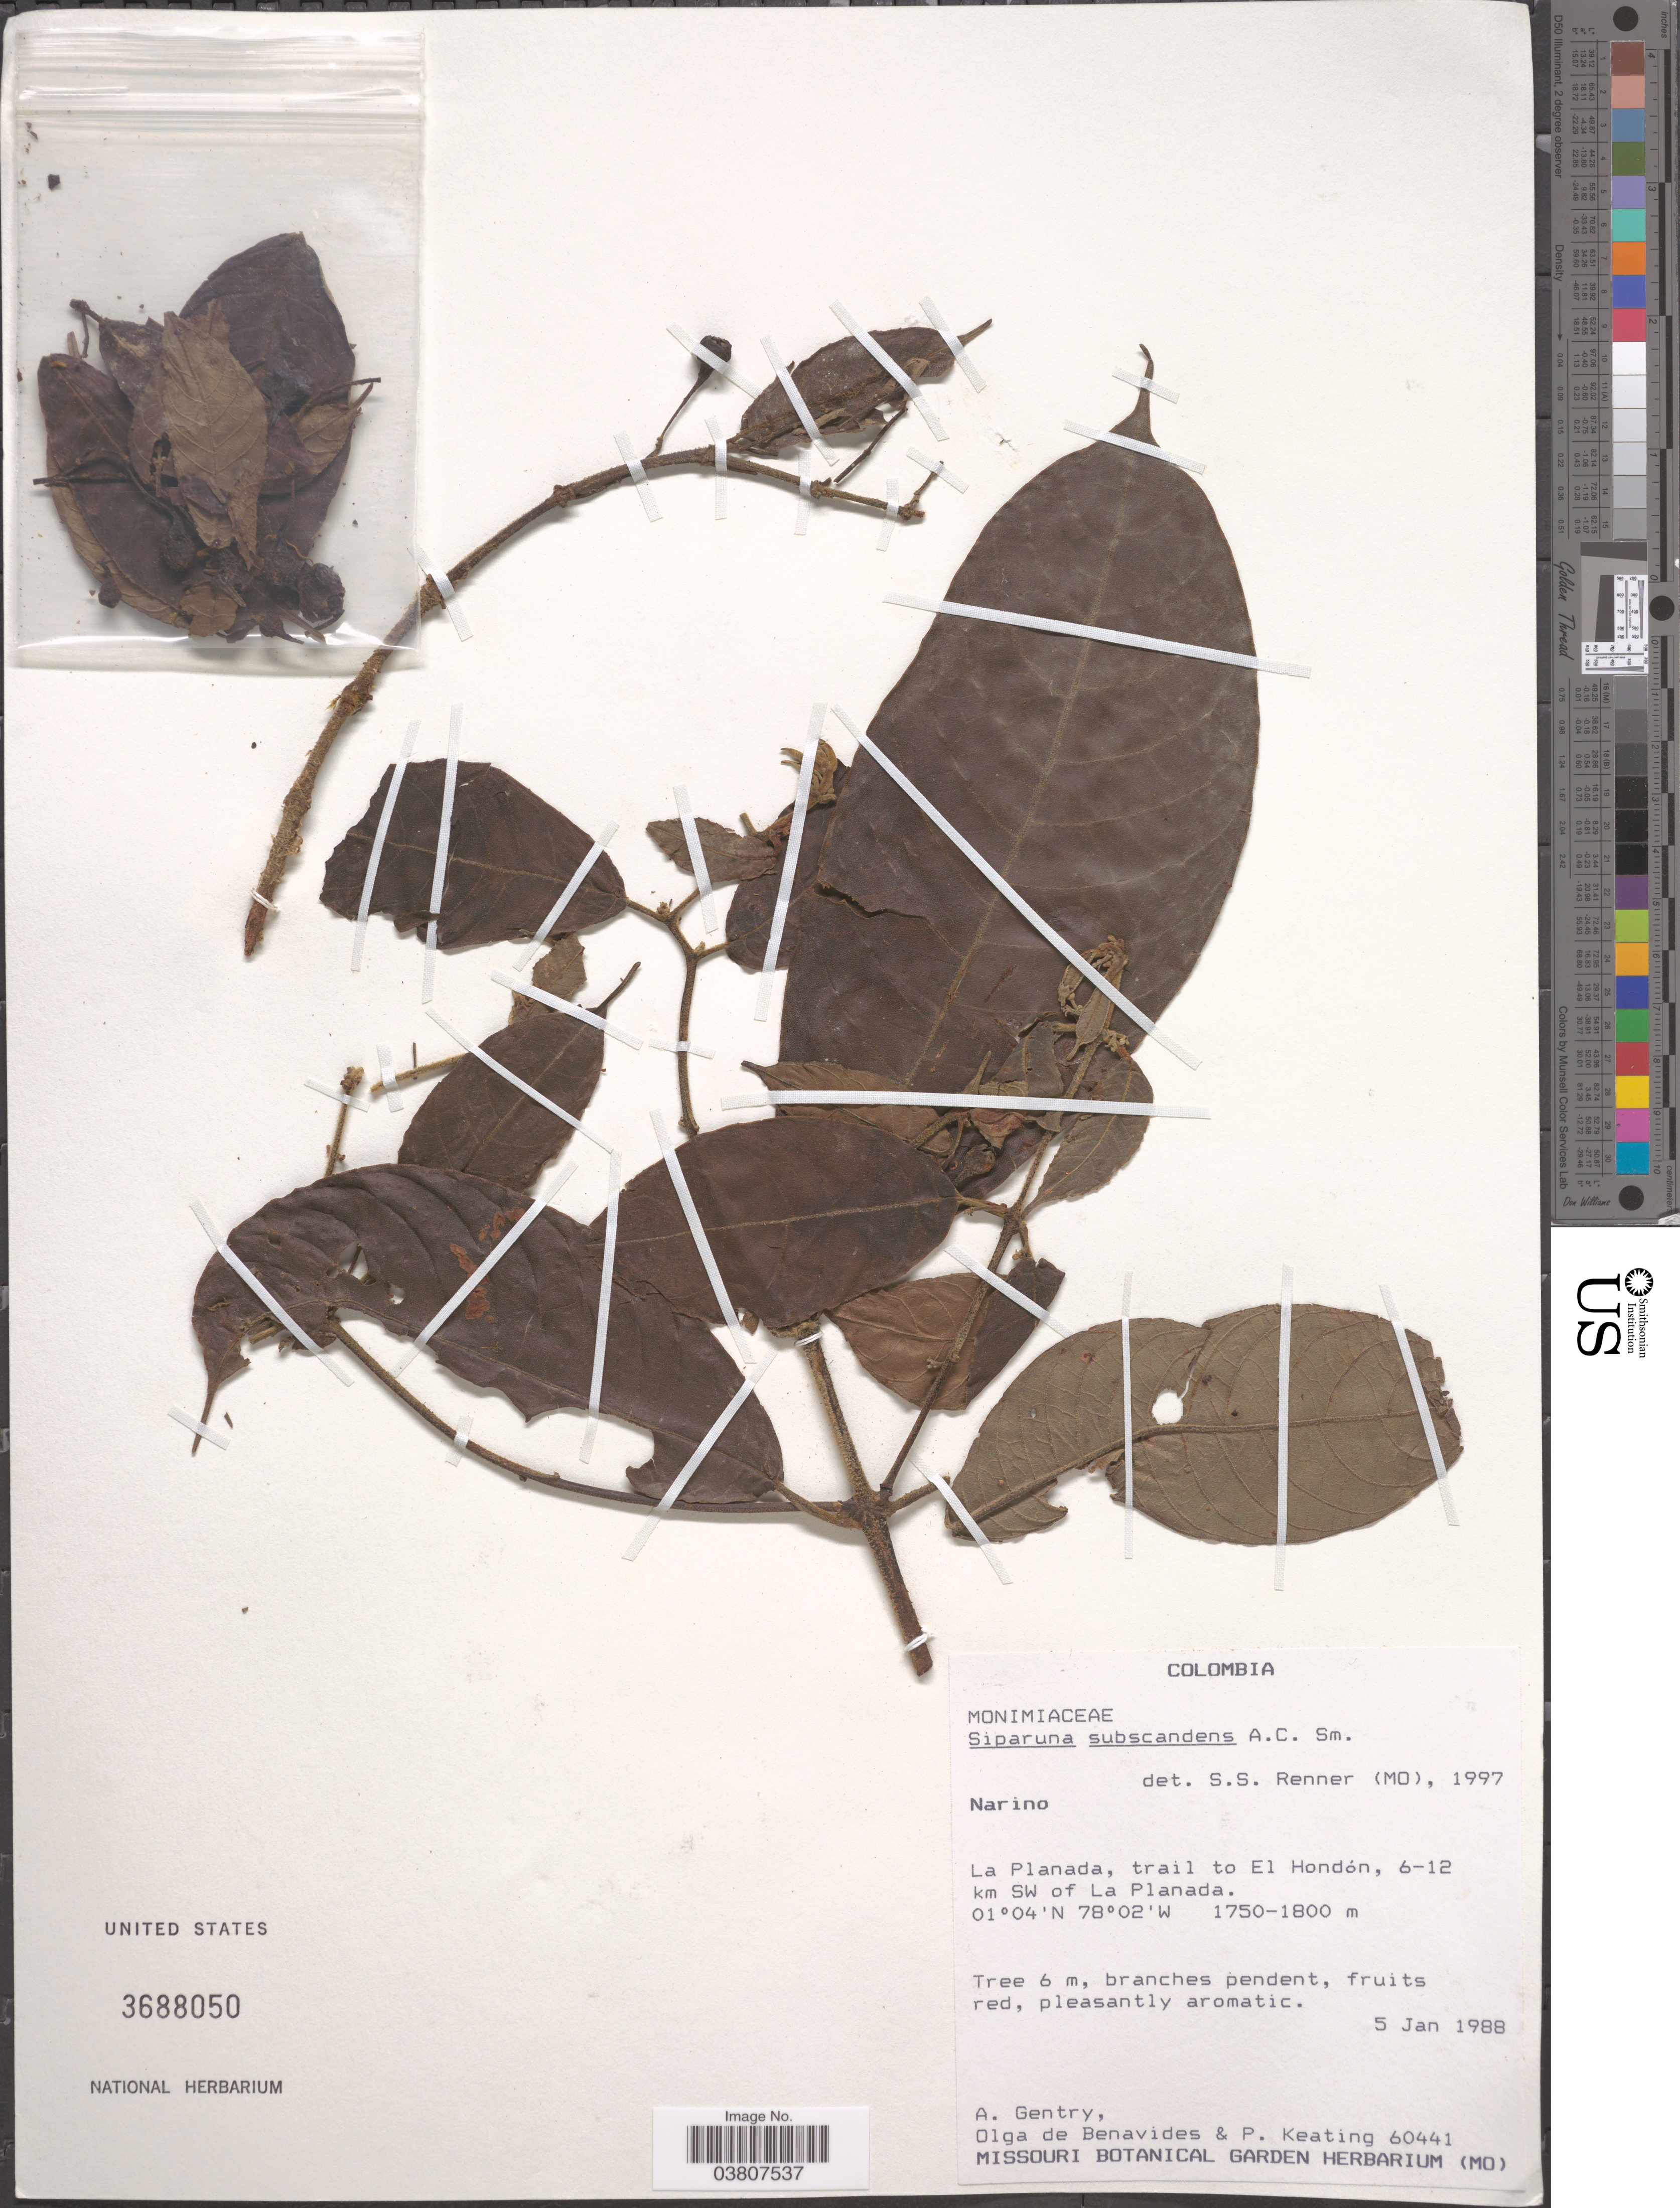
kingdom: Plantae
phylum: Tracheophyta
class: Magnoliopsida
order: Laurales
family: Siparunaceae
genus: Siparuna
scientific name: Siparuna subscandens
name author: A.C. Sm.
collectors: A. H. Gentry, Olga S. de Benavides & P. Keating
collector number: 60441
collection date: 1988-01-05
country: Colombia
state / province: Nariño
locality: La Planada, trail to El Hondón, 6-12 km SW of La Planada.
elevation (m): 1750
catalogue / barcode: US 3688050